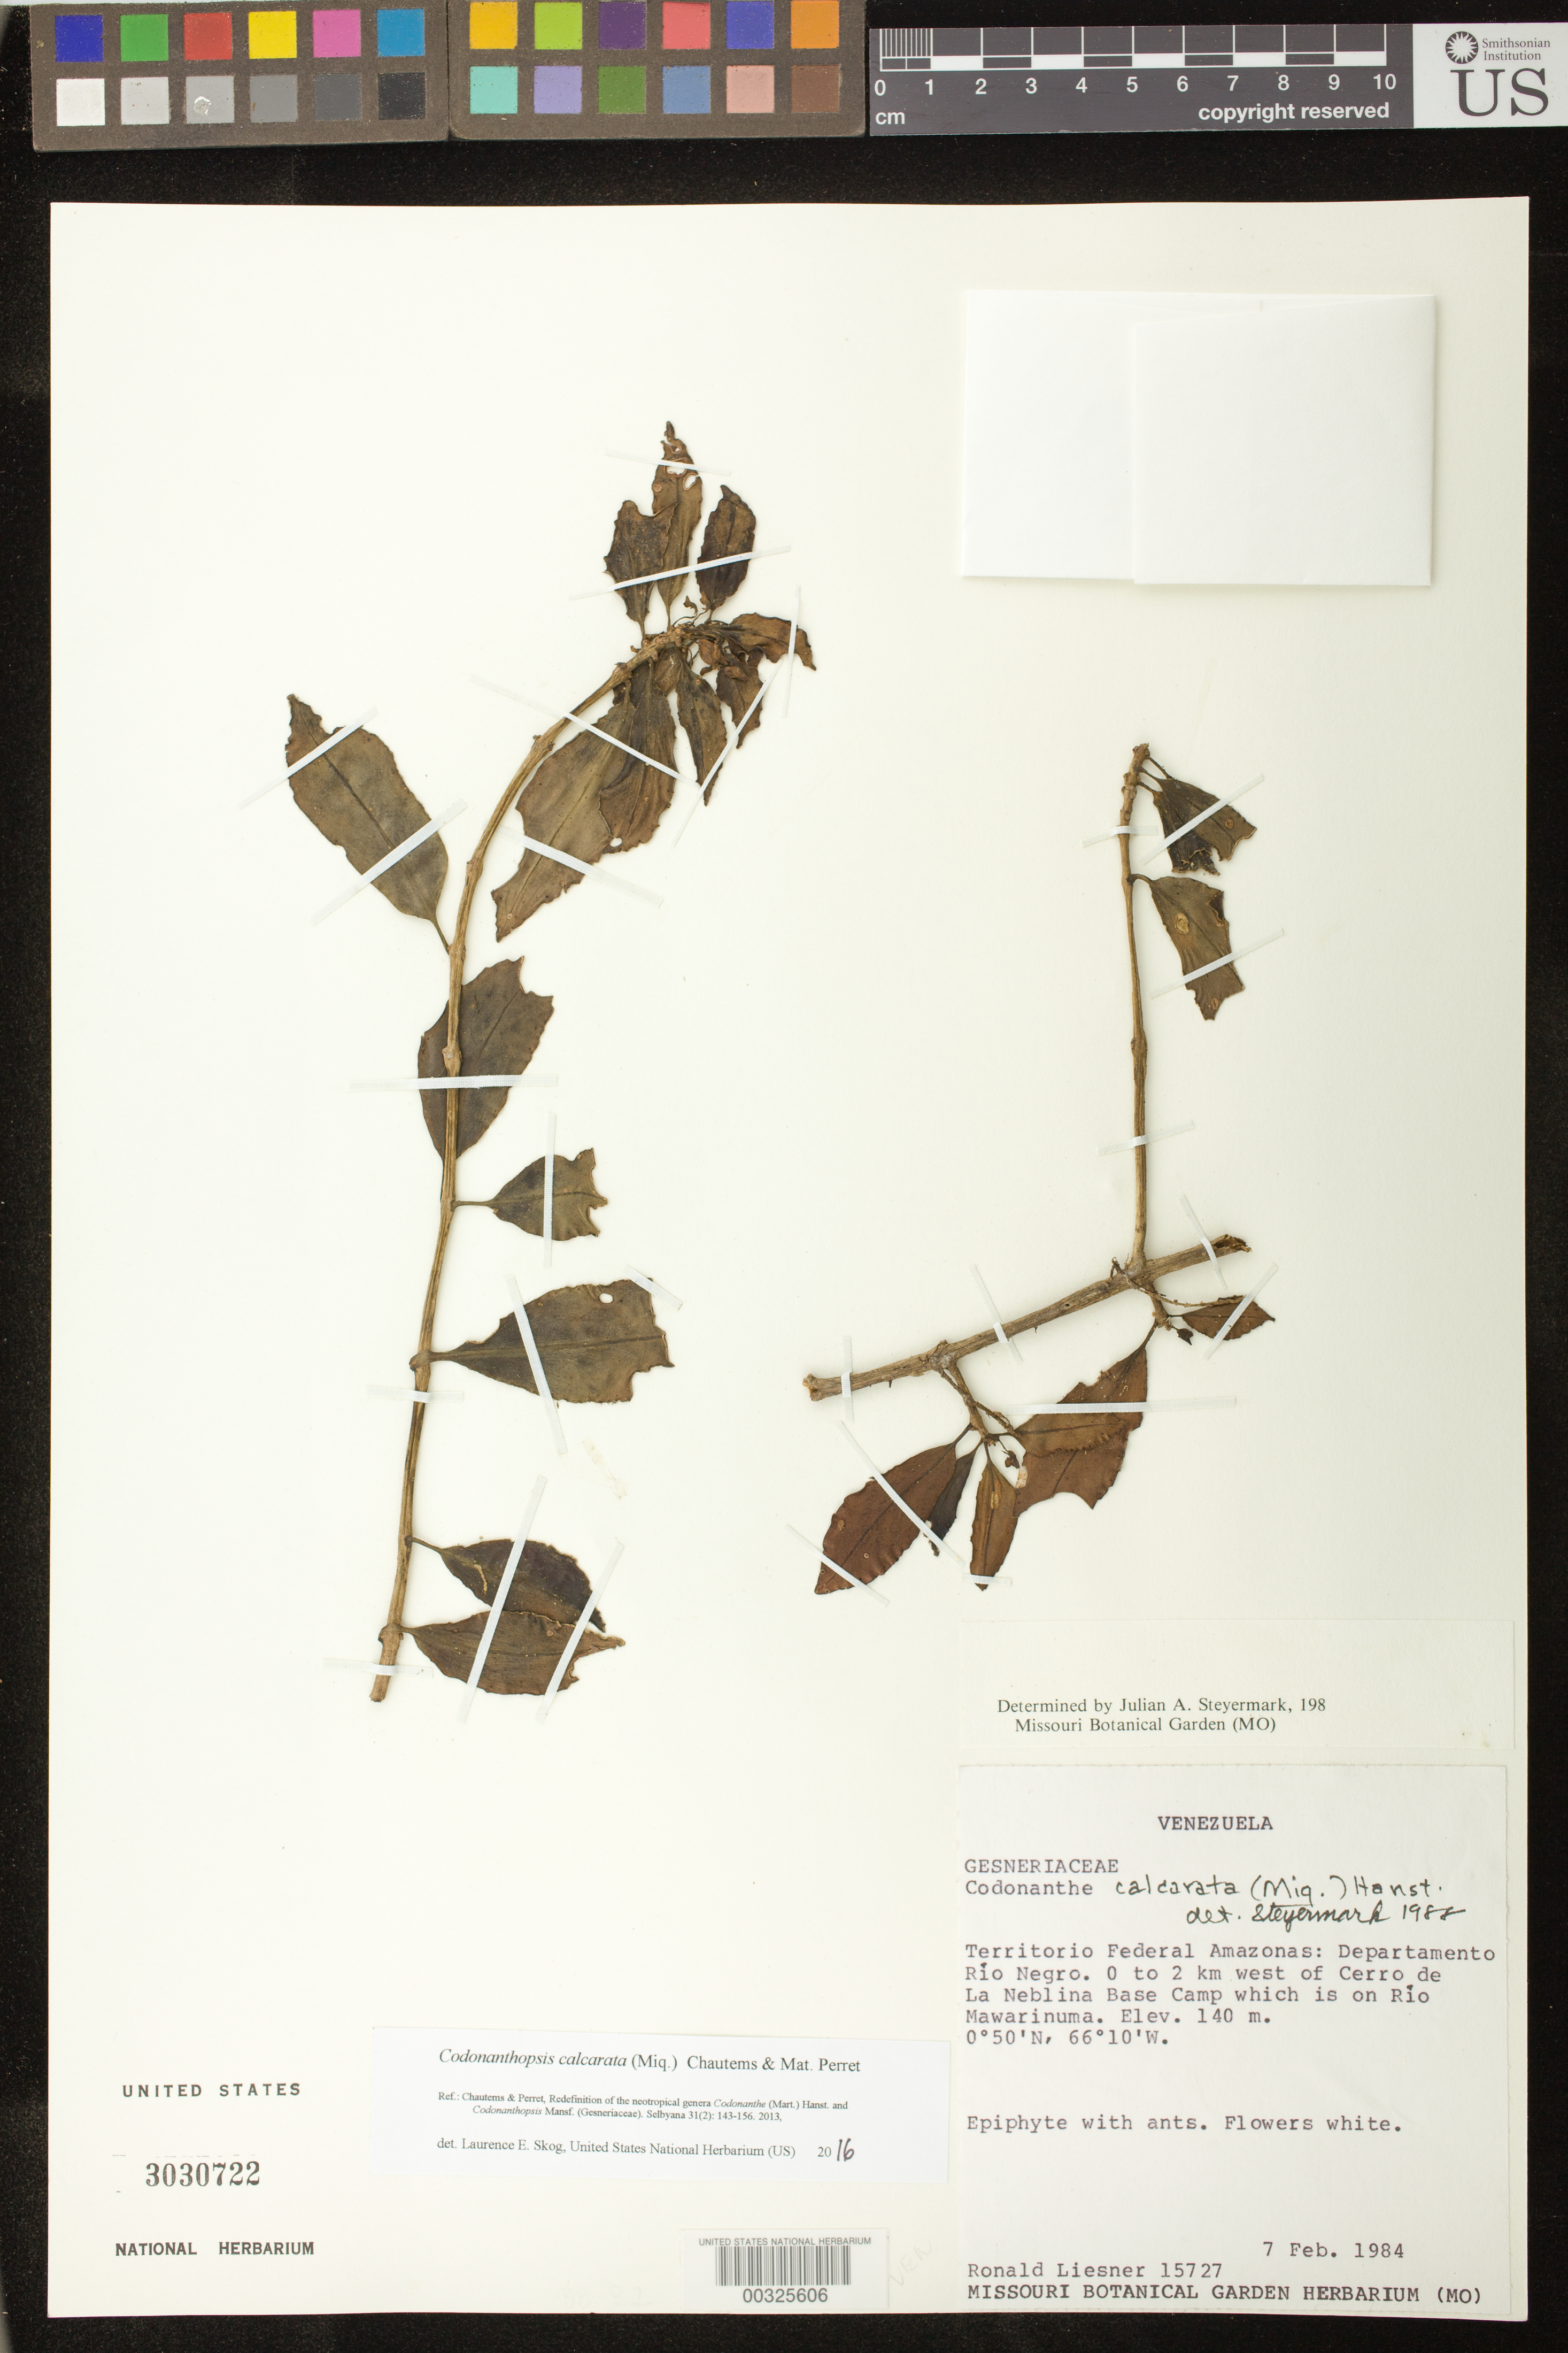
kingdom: Plantae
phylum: Tracheophyta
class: Magnoliopsida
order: Lamiales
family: Gesneriaceae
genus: Codonanthopsis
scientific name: Codonanthopsis calcarata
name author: (Miq.) Chautems & Mat.Perret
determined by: Skog, Laurence E.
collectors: R. L. Liesner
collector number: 15727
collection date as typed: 07 Feb 1984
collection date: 1984-02-07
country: Venezuela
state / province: Amazonas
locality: Rio Negro Dept., 0 to 2 km W of Cerro de la Neblina base camp which is on Rio Mawarinuma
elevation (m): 140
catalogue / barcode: US 3030722